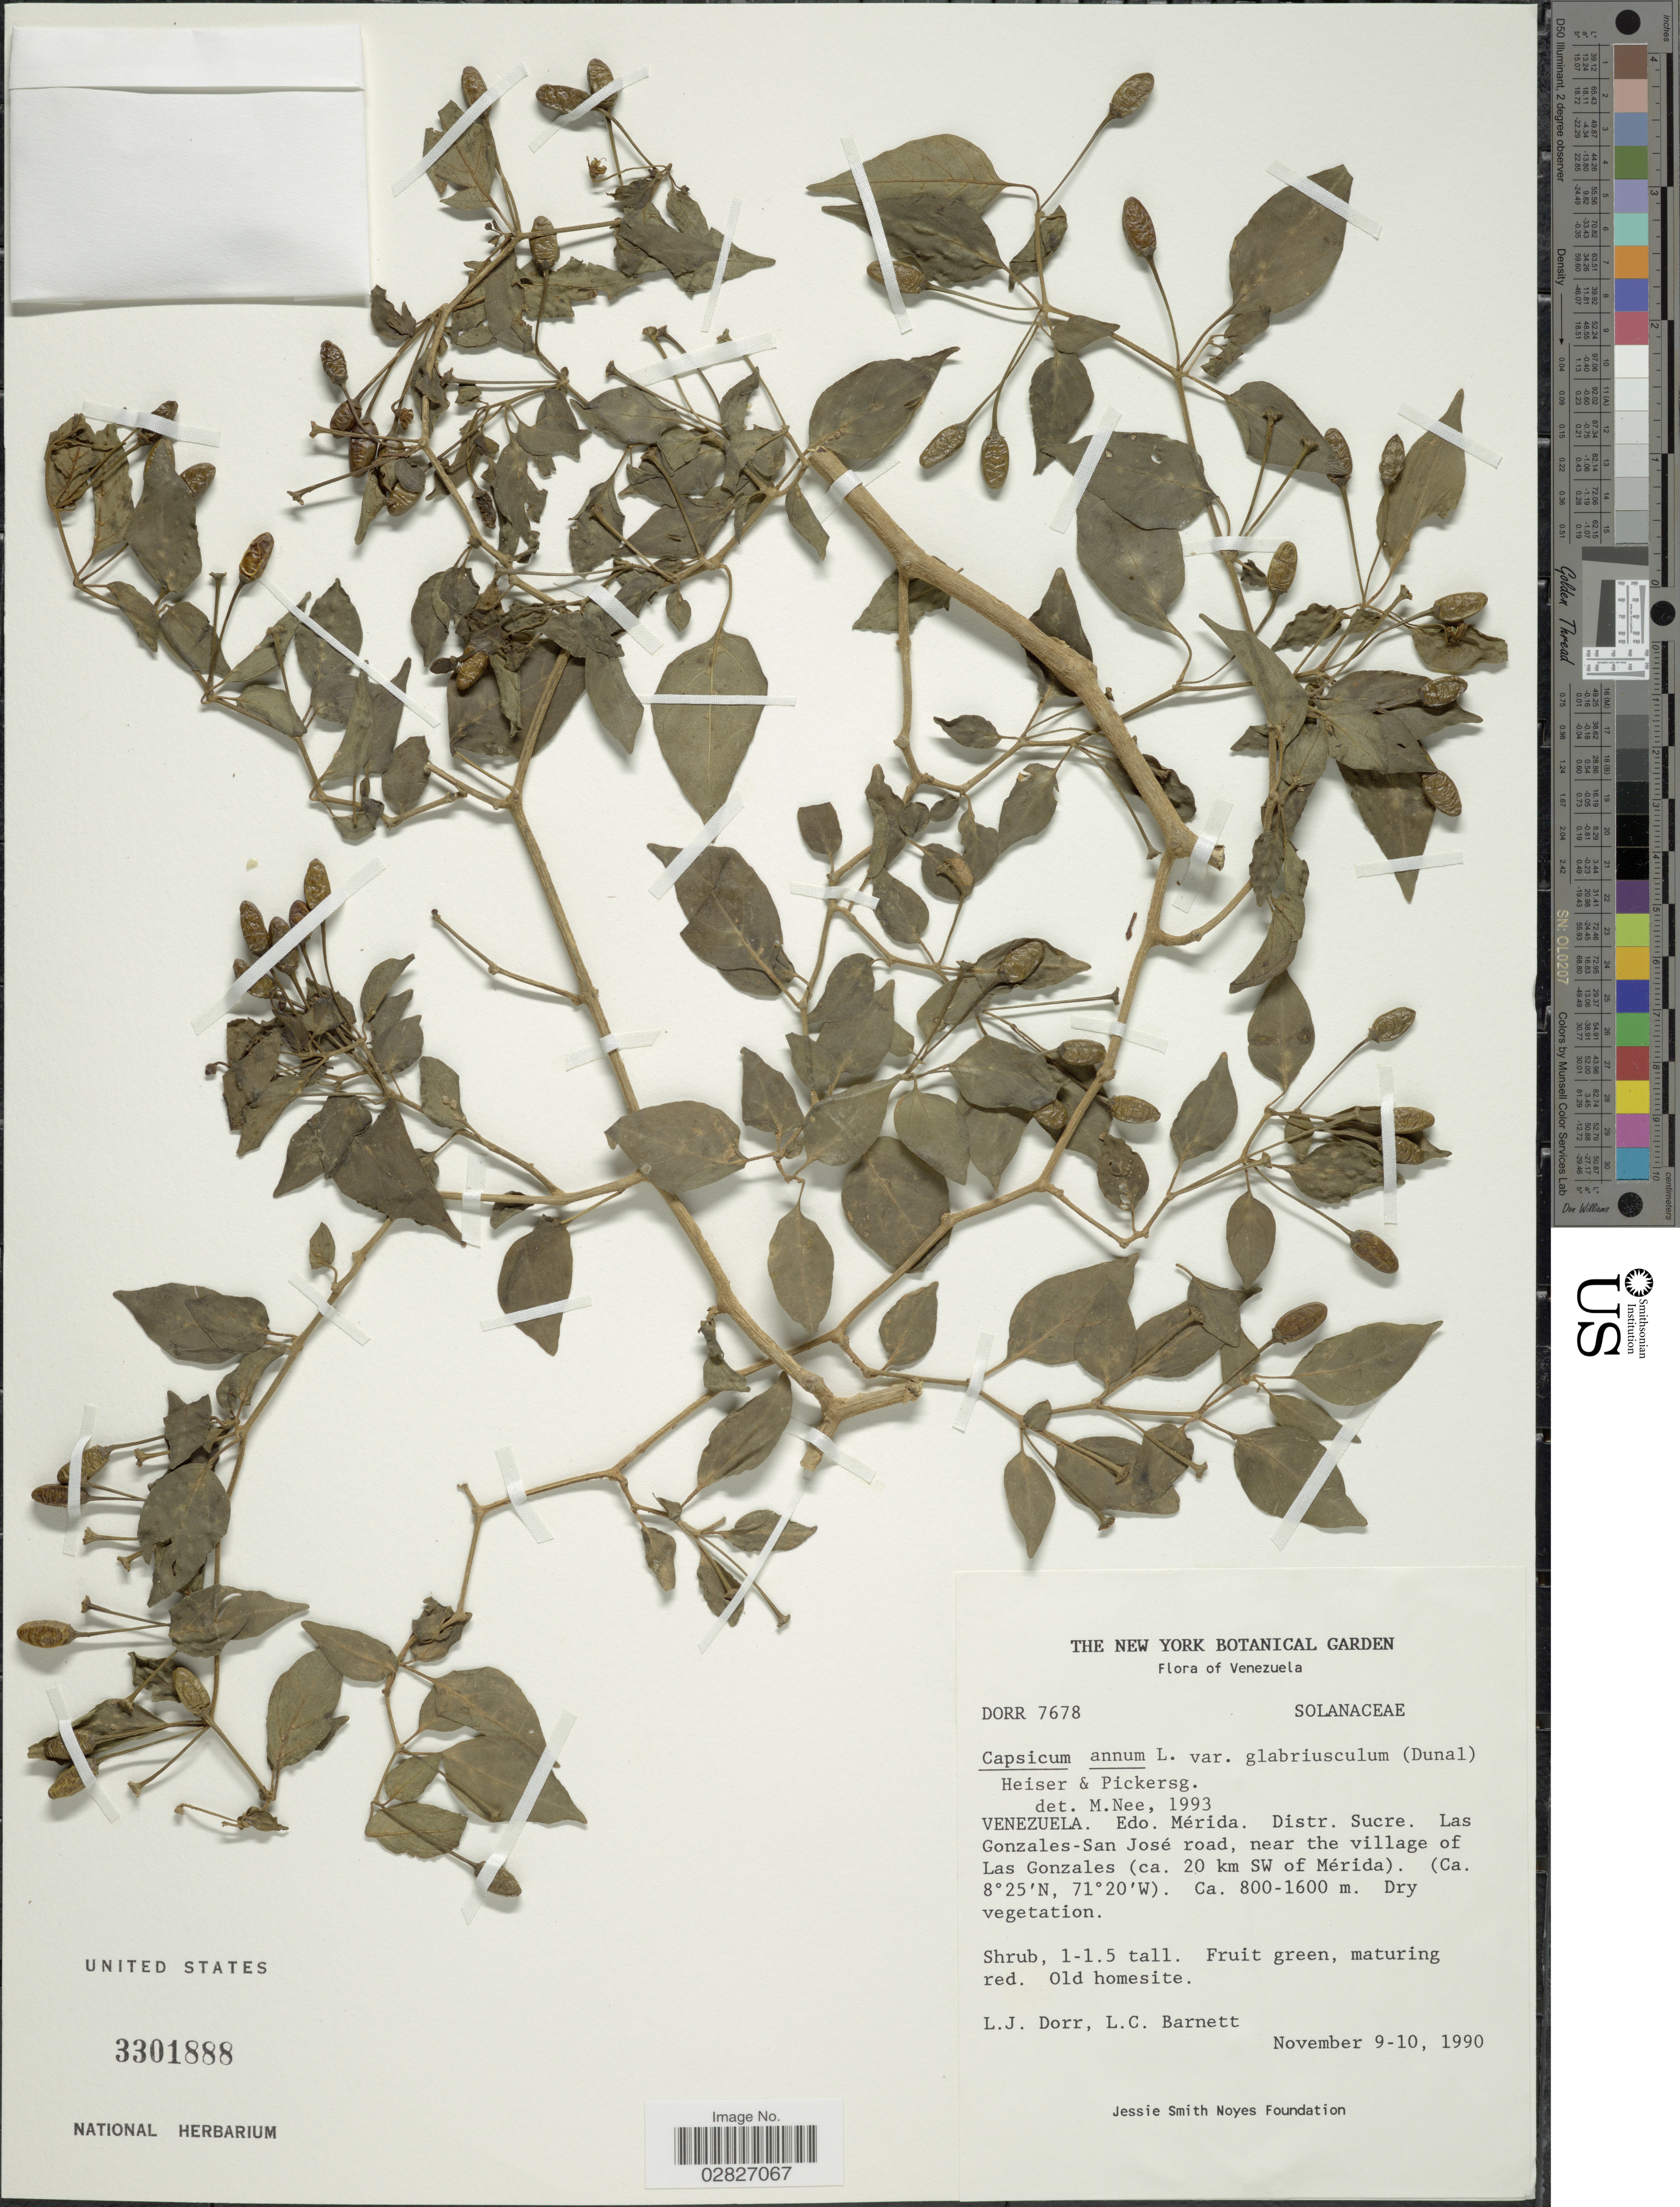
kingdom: Plantae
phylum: Tracheophyta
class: Magnoliopsida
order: Solanales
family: Solanaceae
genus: Capsicum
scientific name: Capsicum annuum var. glabriusculum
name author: (Dunal) Heiser & Pickersgill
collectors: L. J. Dorr & L. C. Barnett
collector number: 7678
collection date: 1990-11-09/1990-11-10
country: Venezuela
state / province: Mérida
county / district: Sucre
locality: Las Gonzales-San José road, near the village of Las Gonzales (ca. 20 km SW of Mérida).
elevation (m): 800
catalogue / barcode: US 3301888